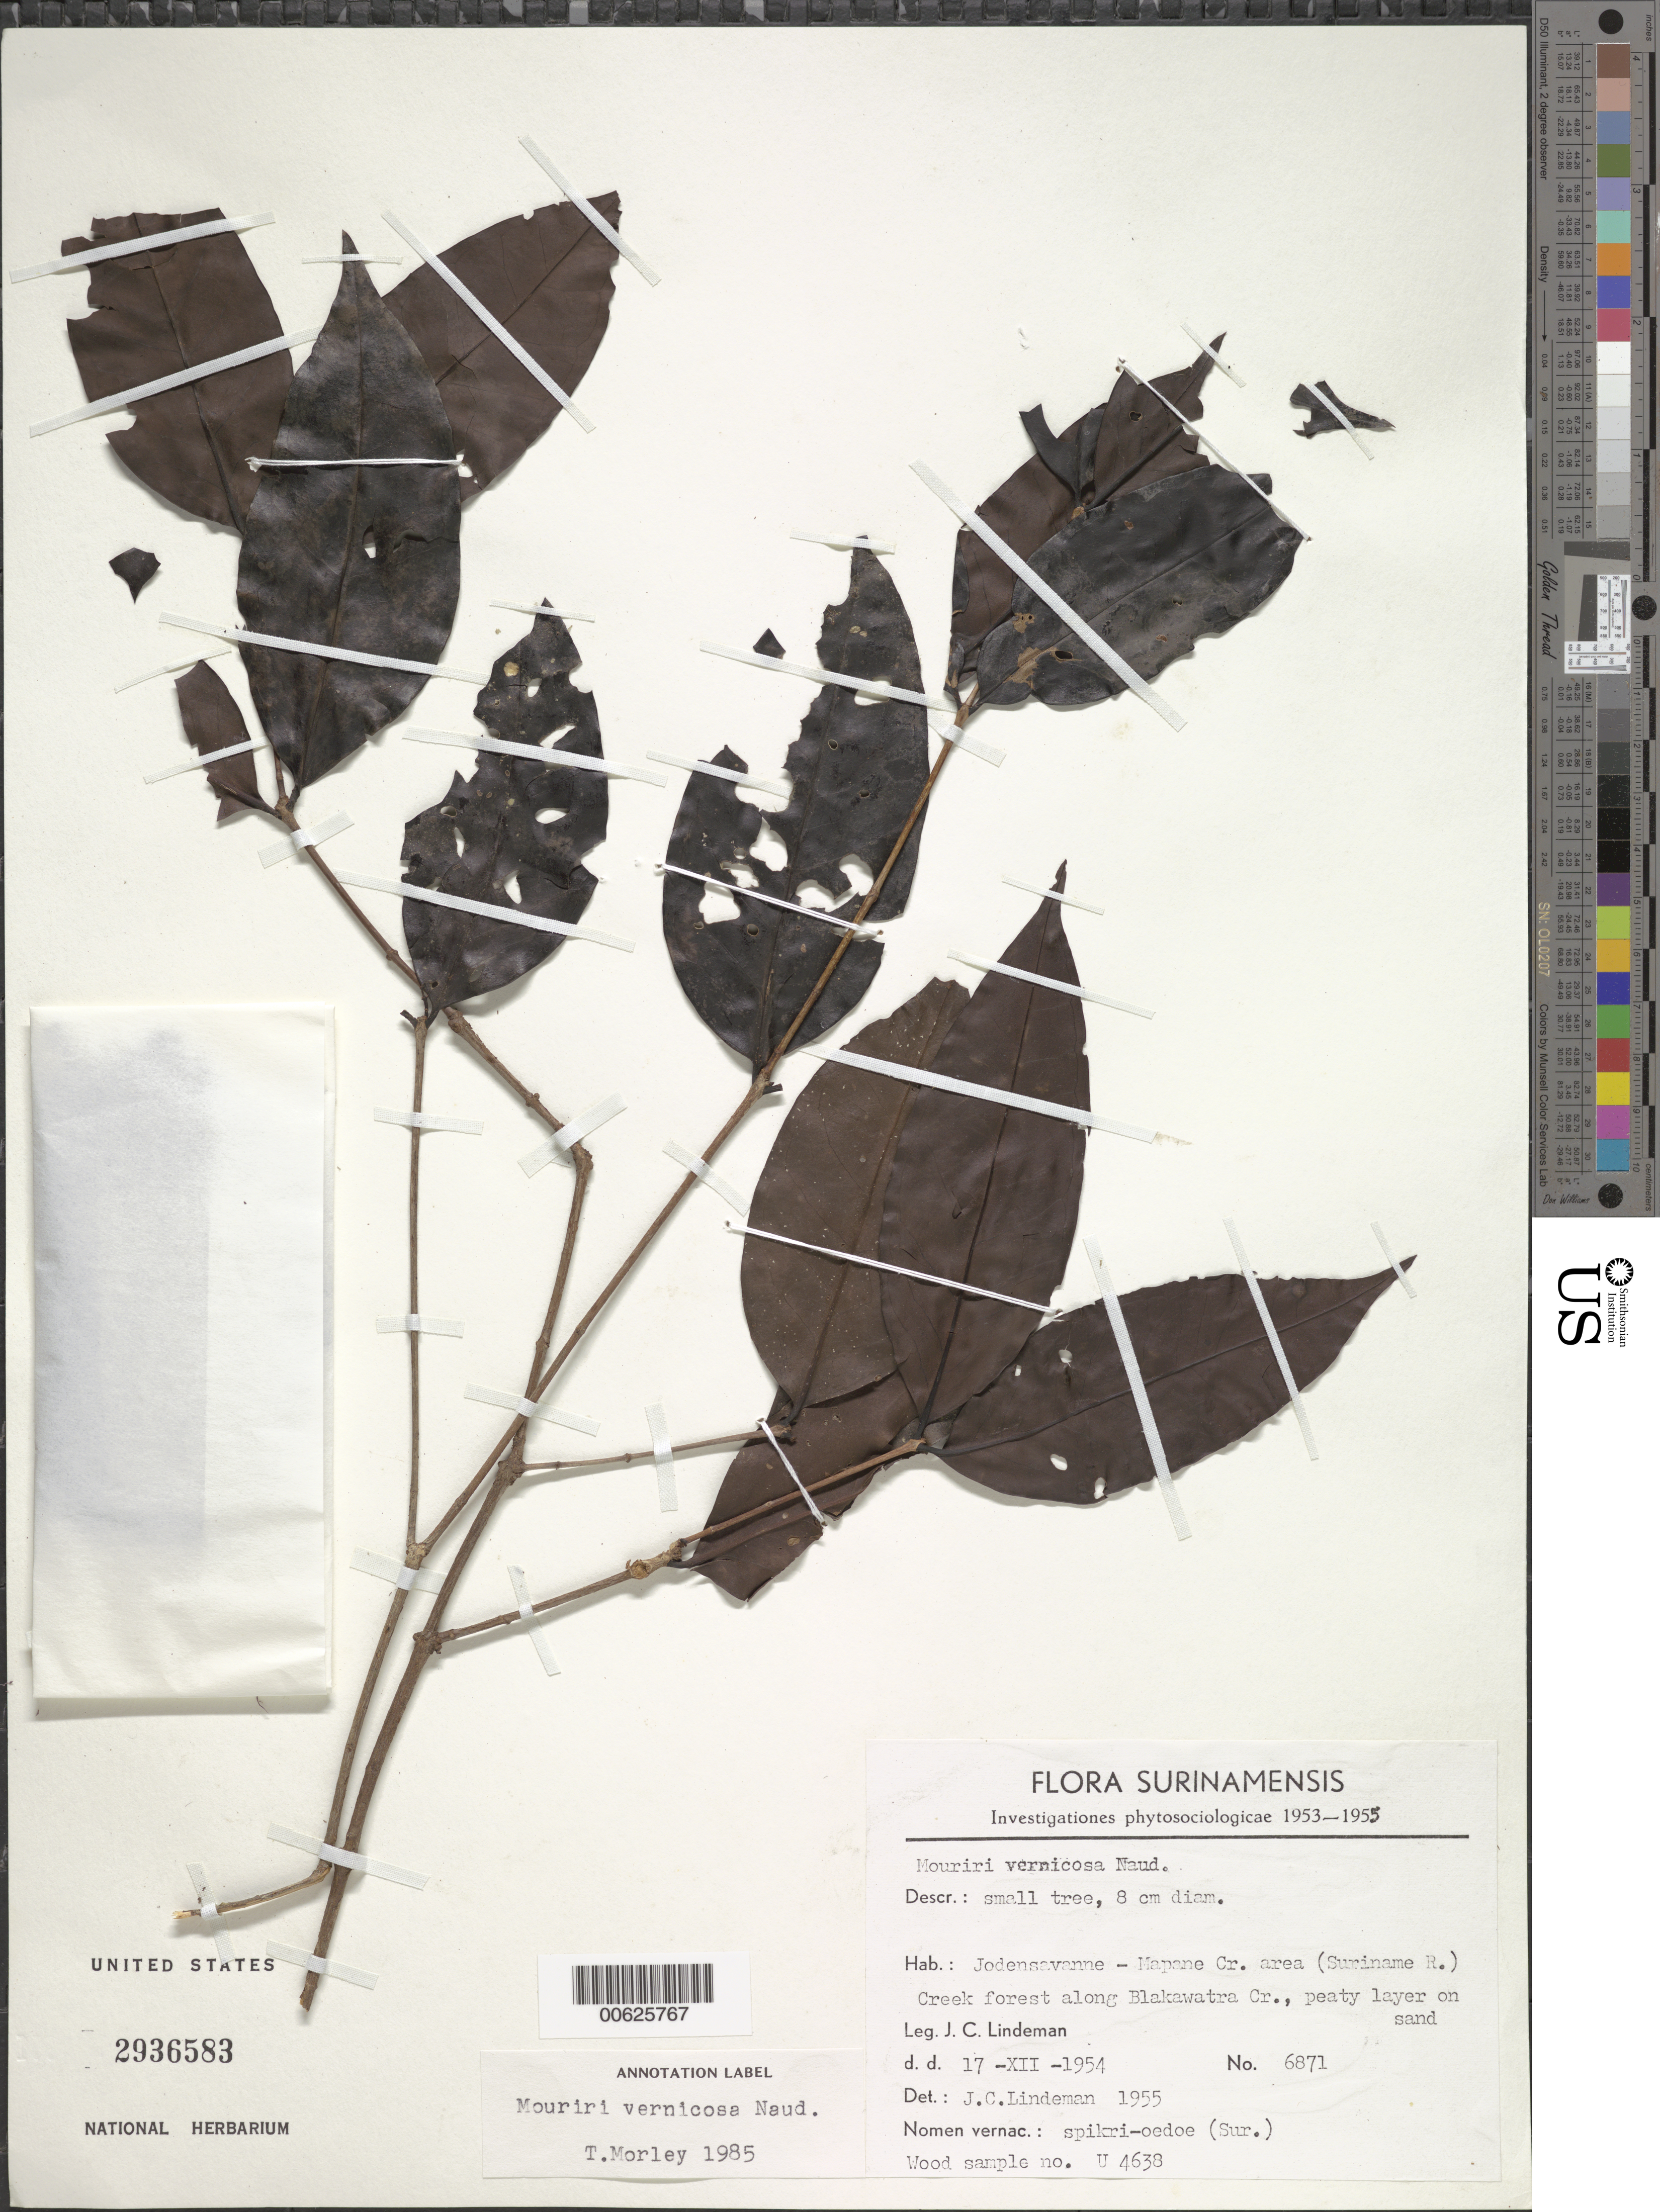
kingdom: Plantae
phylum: Tracheophyta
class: Magnoliopsida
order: Myrtales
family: Melastomataceae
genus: Mouriri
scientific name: Mouriri vernicosa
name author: Naudin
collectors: J. C. Lindeman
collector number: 6871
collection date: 1954-12-17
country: Suriname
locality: Jodensavanne - Mapane Cr. area (Suriname R.). Creek forest along Blakawatra Cr.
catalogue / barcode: US 2936583